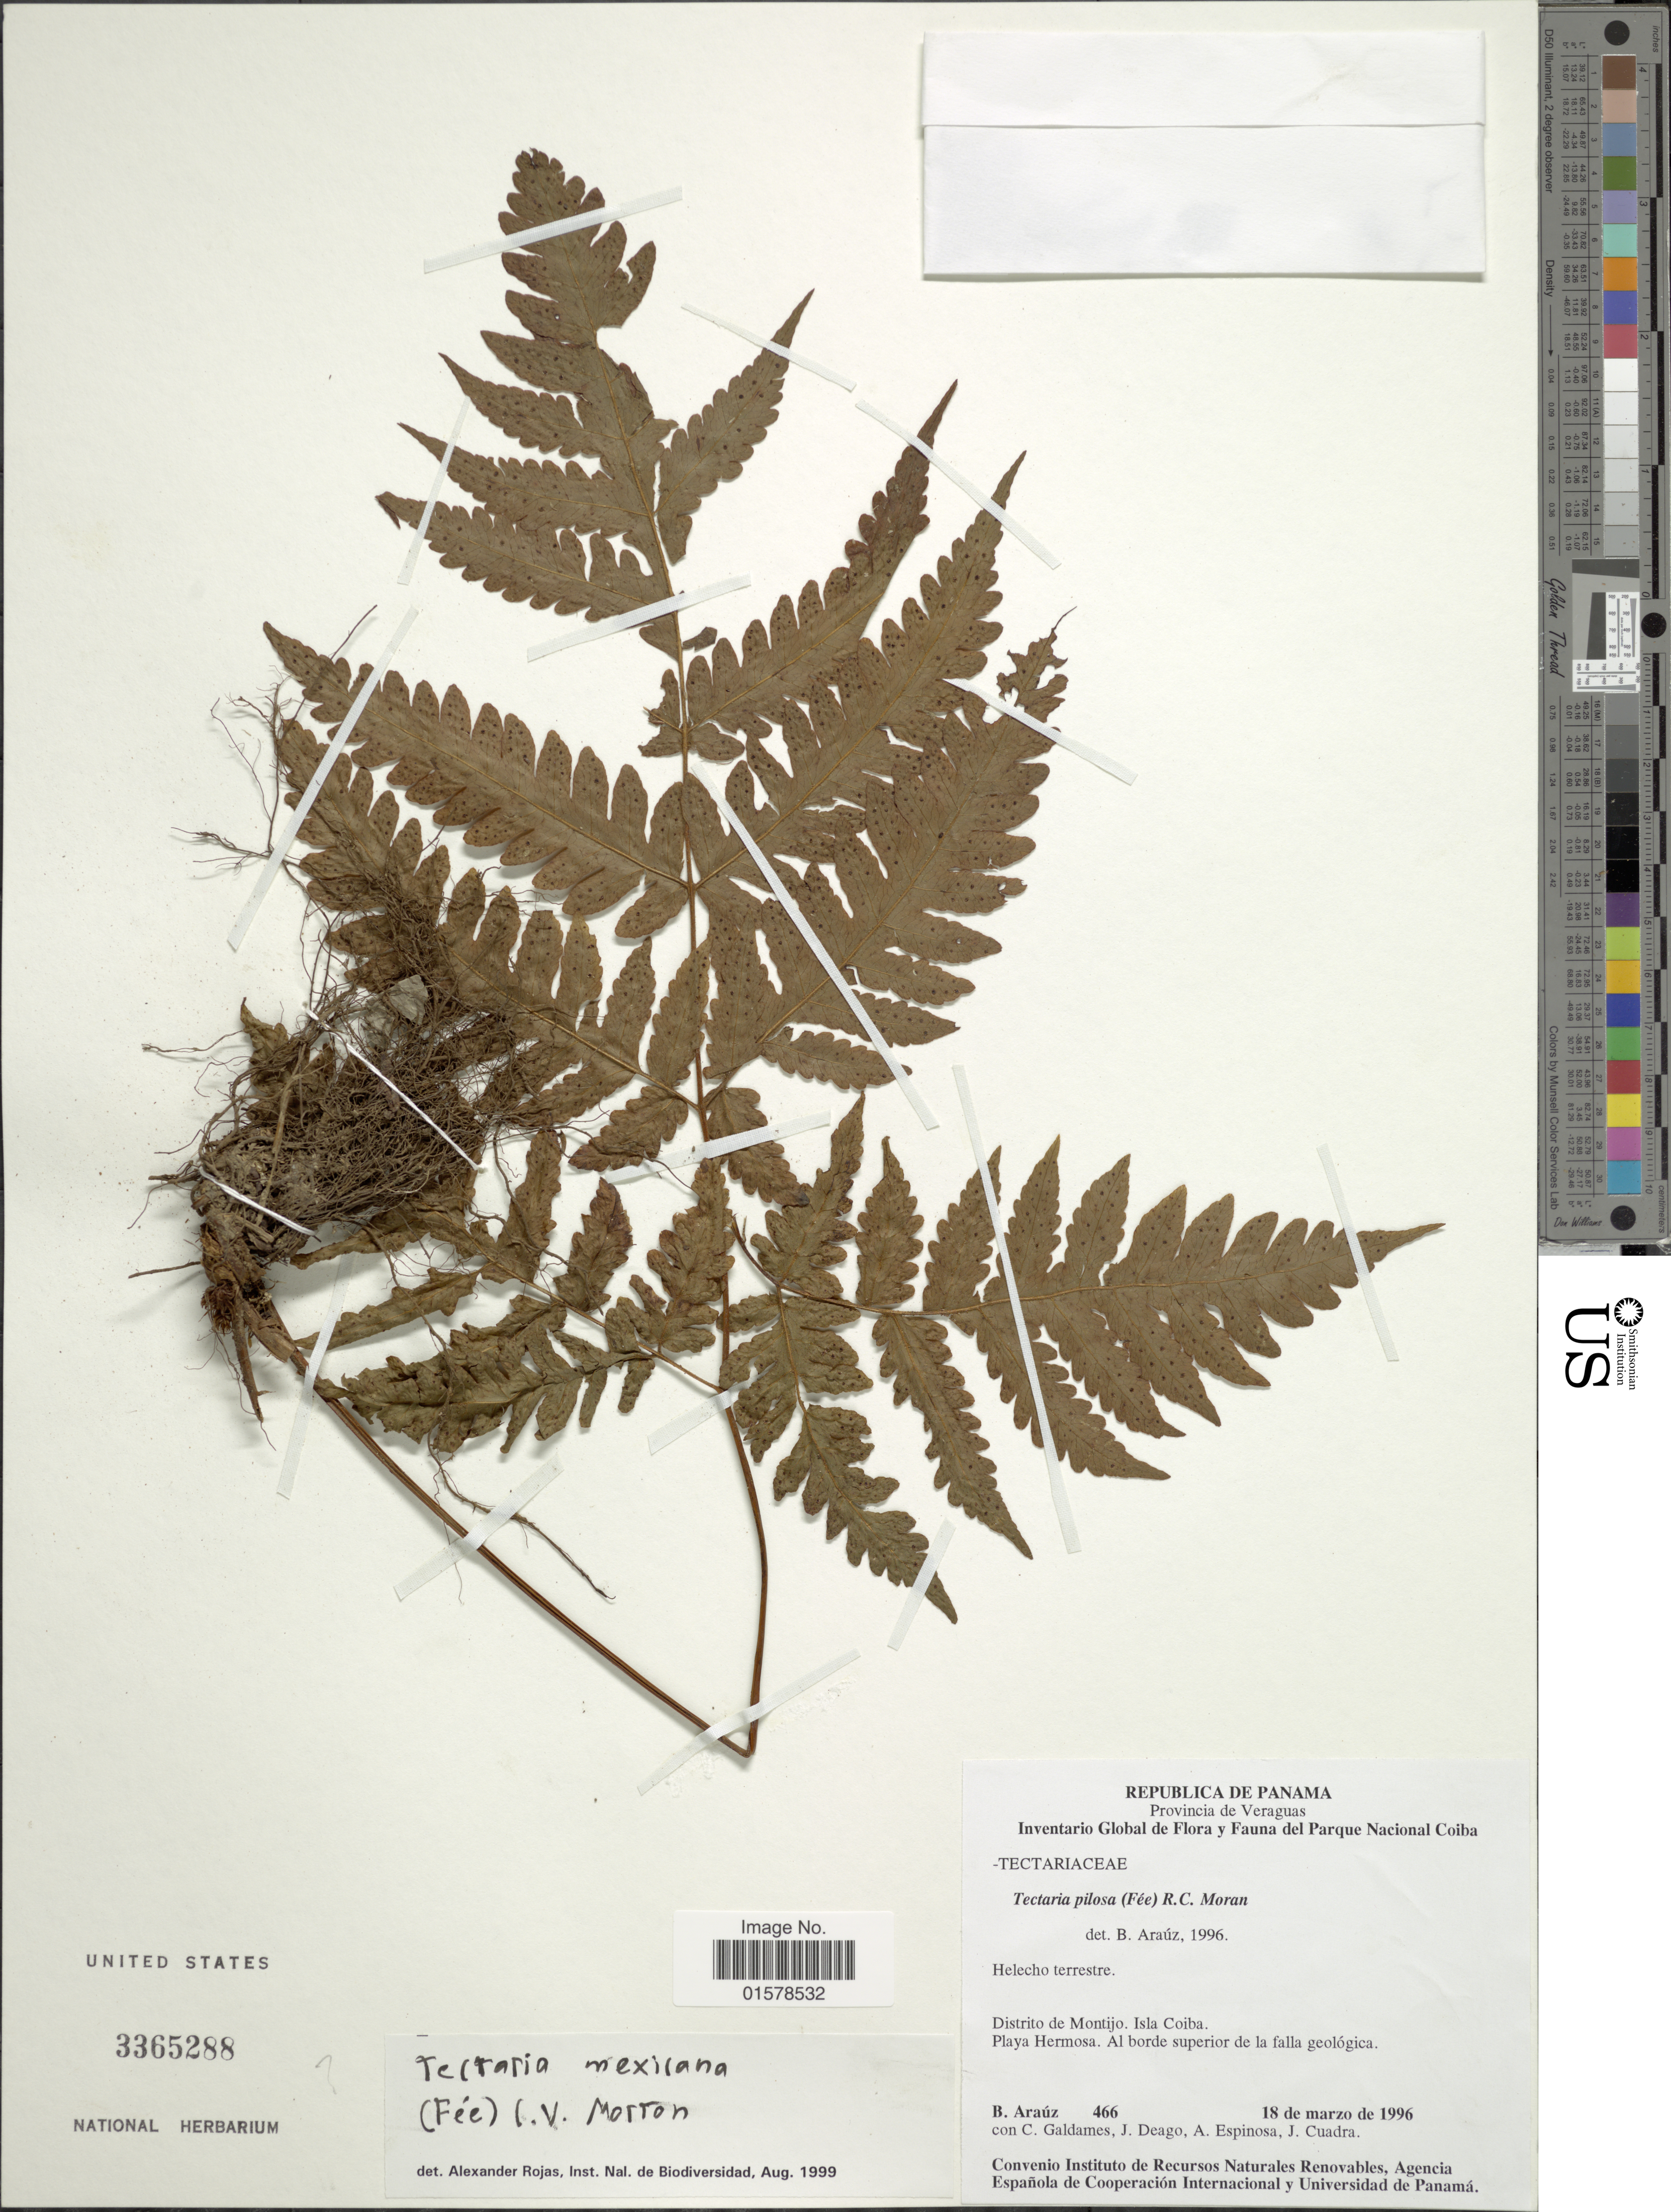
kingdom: Plantae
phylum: Tracheophyta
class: Polypodiopsida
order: Polypodiales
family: Tectariaceae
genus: Tectaria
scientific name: Tectaria mexicana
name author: (Fée) C.V. Morton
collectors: B. Araúz, C. Galdames, J. Deago, A. Espinosa & J. Cuadra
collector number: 466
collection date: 1996-03-18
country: Panama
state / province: Veraguas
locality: Provincia de Veraguas. Helecho terreste. Distrito de Montijo, Isla Coiba. Playa Hermosa. Al borde superior de la falla geologica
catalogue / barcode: US 3365288